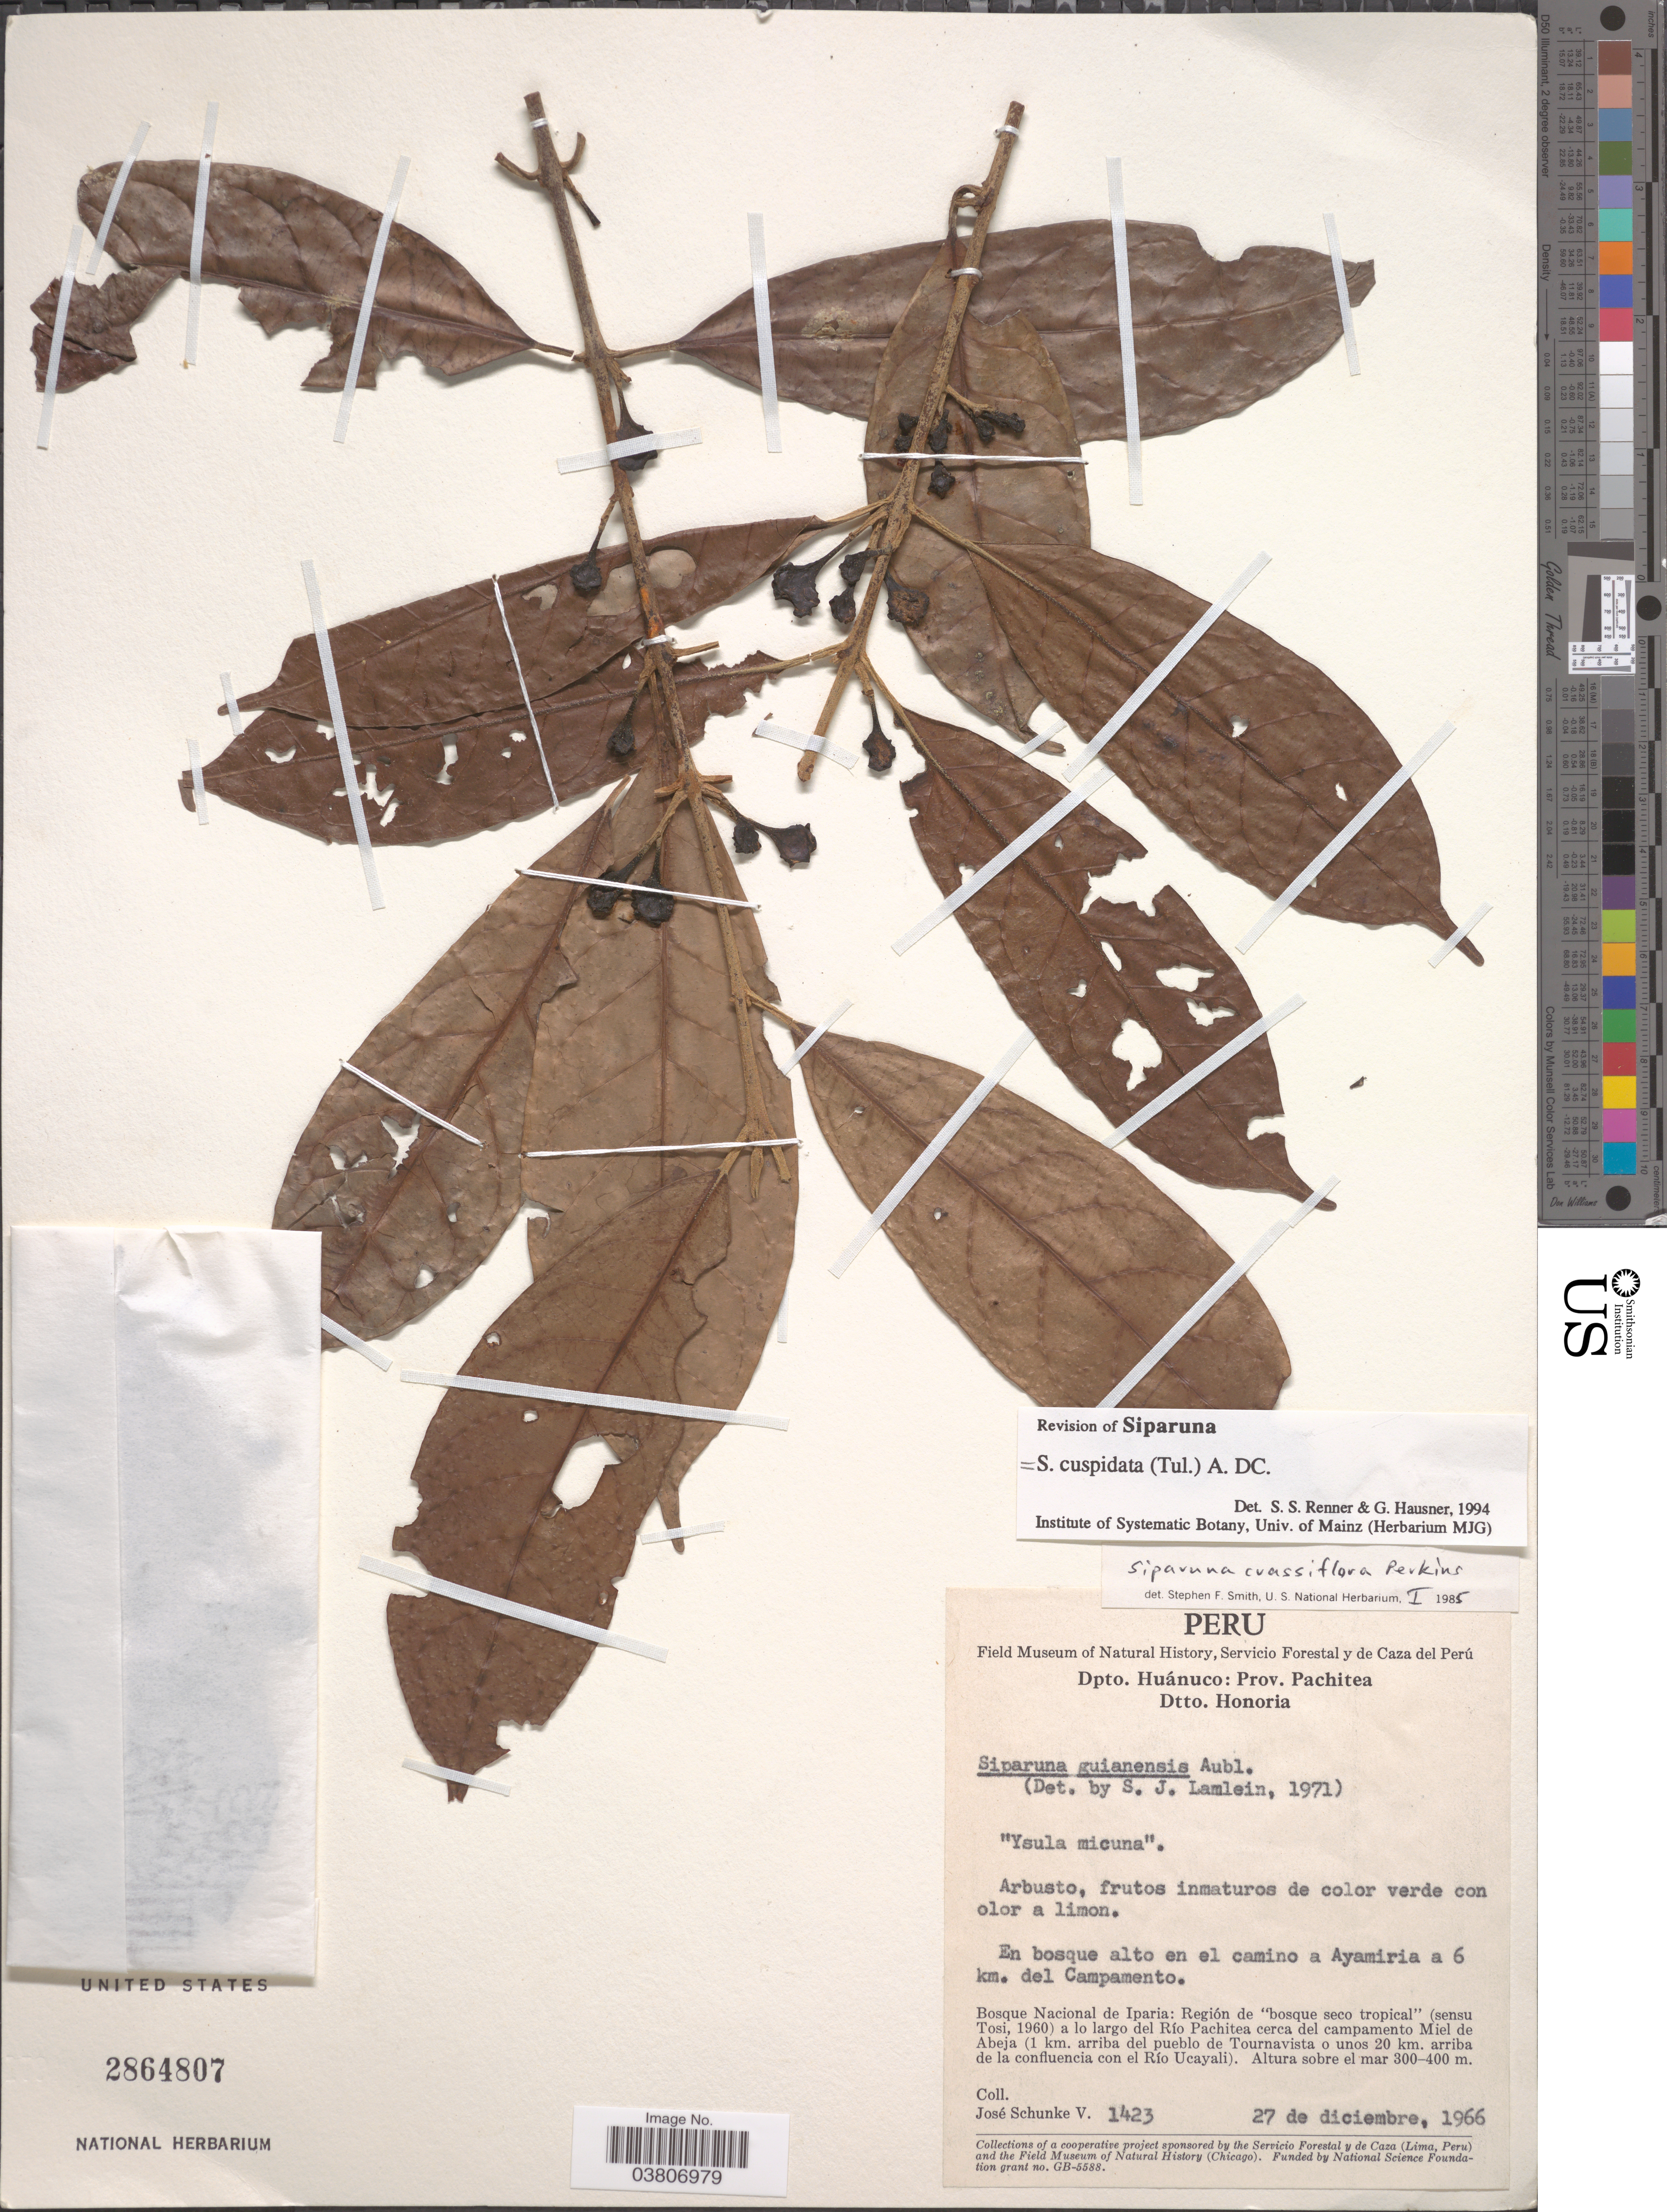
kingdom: Plantae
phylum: Tracheophyta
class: Magnoliopsida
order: Laurales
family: Siparunaceae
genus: Siparuna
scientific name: Siparuna cuspidata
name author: (Tul.) A. DC.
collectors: J. Schunke Vigo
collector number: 1423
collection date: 1966-12-27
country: Peru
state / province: Huánuco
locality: Dpto. Huánuco: Prov. Pachitea. Dtto. Honoria. En bosque alto en el camino a Ayamiria a 6 km. del Campamento. Bosque Nacional de Iparia: Región de 'bosque seco tropical' (sensu Tosi, 1960) a lo largo del Río Pachitea cerca del campamento Miel de Abeja (1km. arriba del pueblo de Tournavista o unos 20 km. arriba de la confluencia con el Río Ucayali).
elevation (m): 300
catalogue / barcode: US 2864807